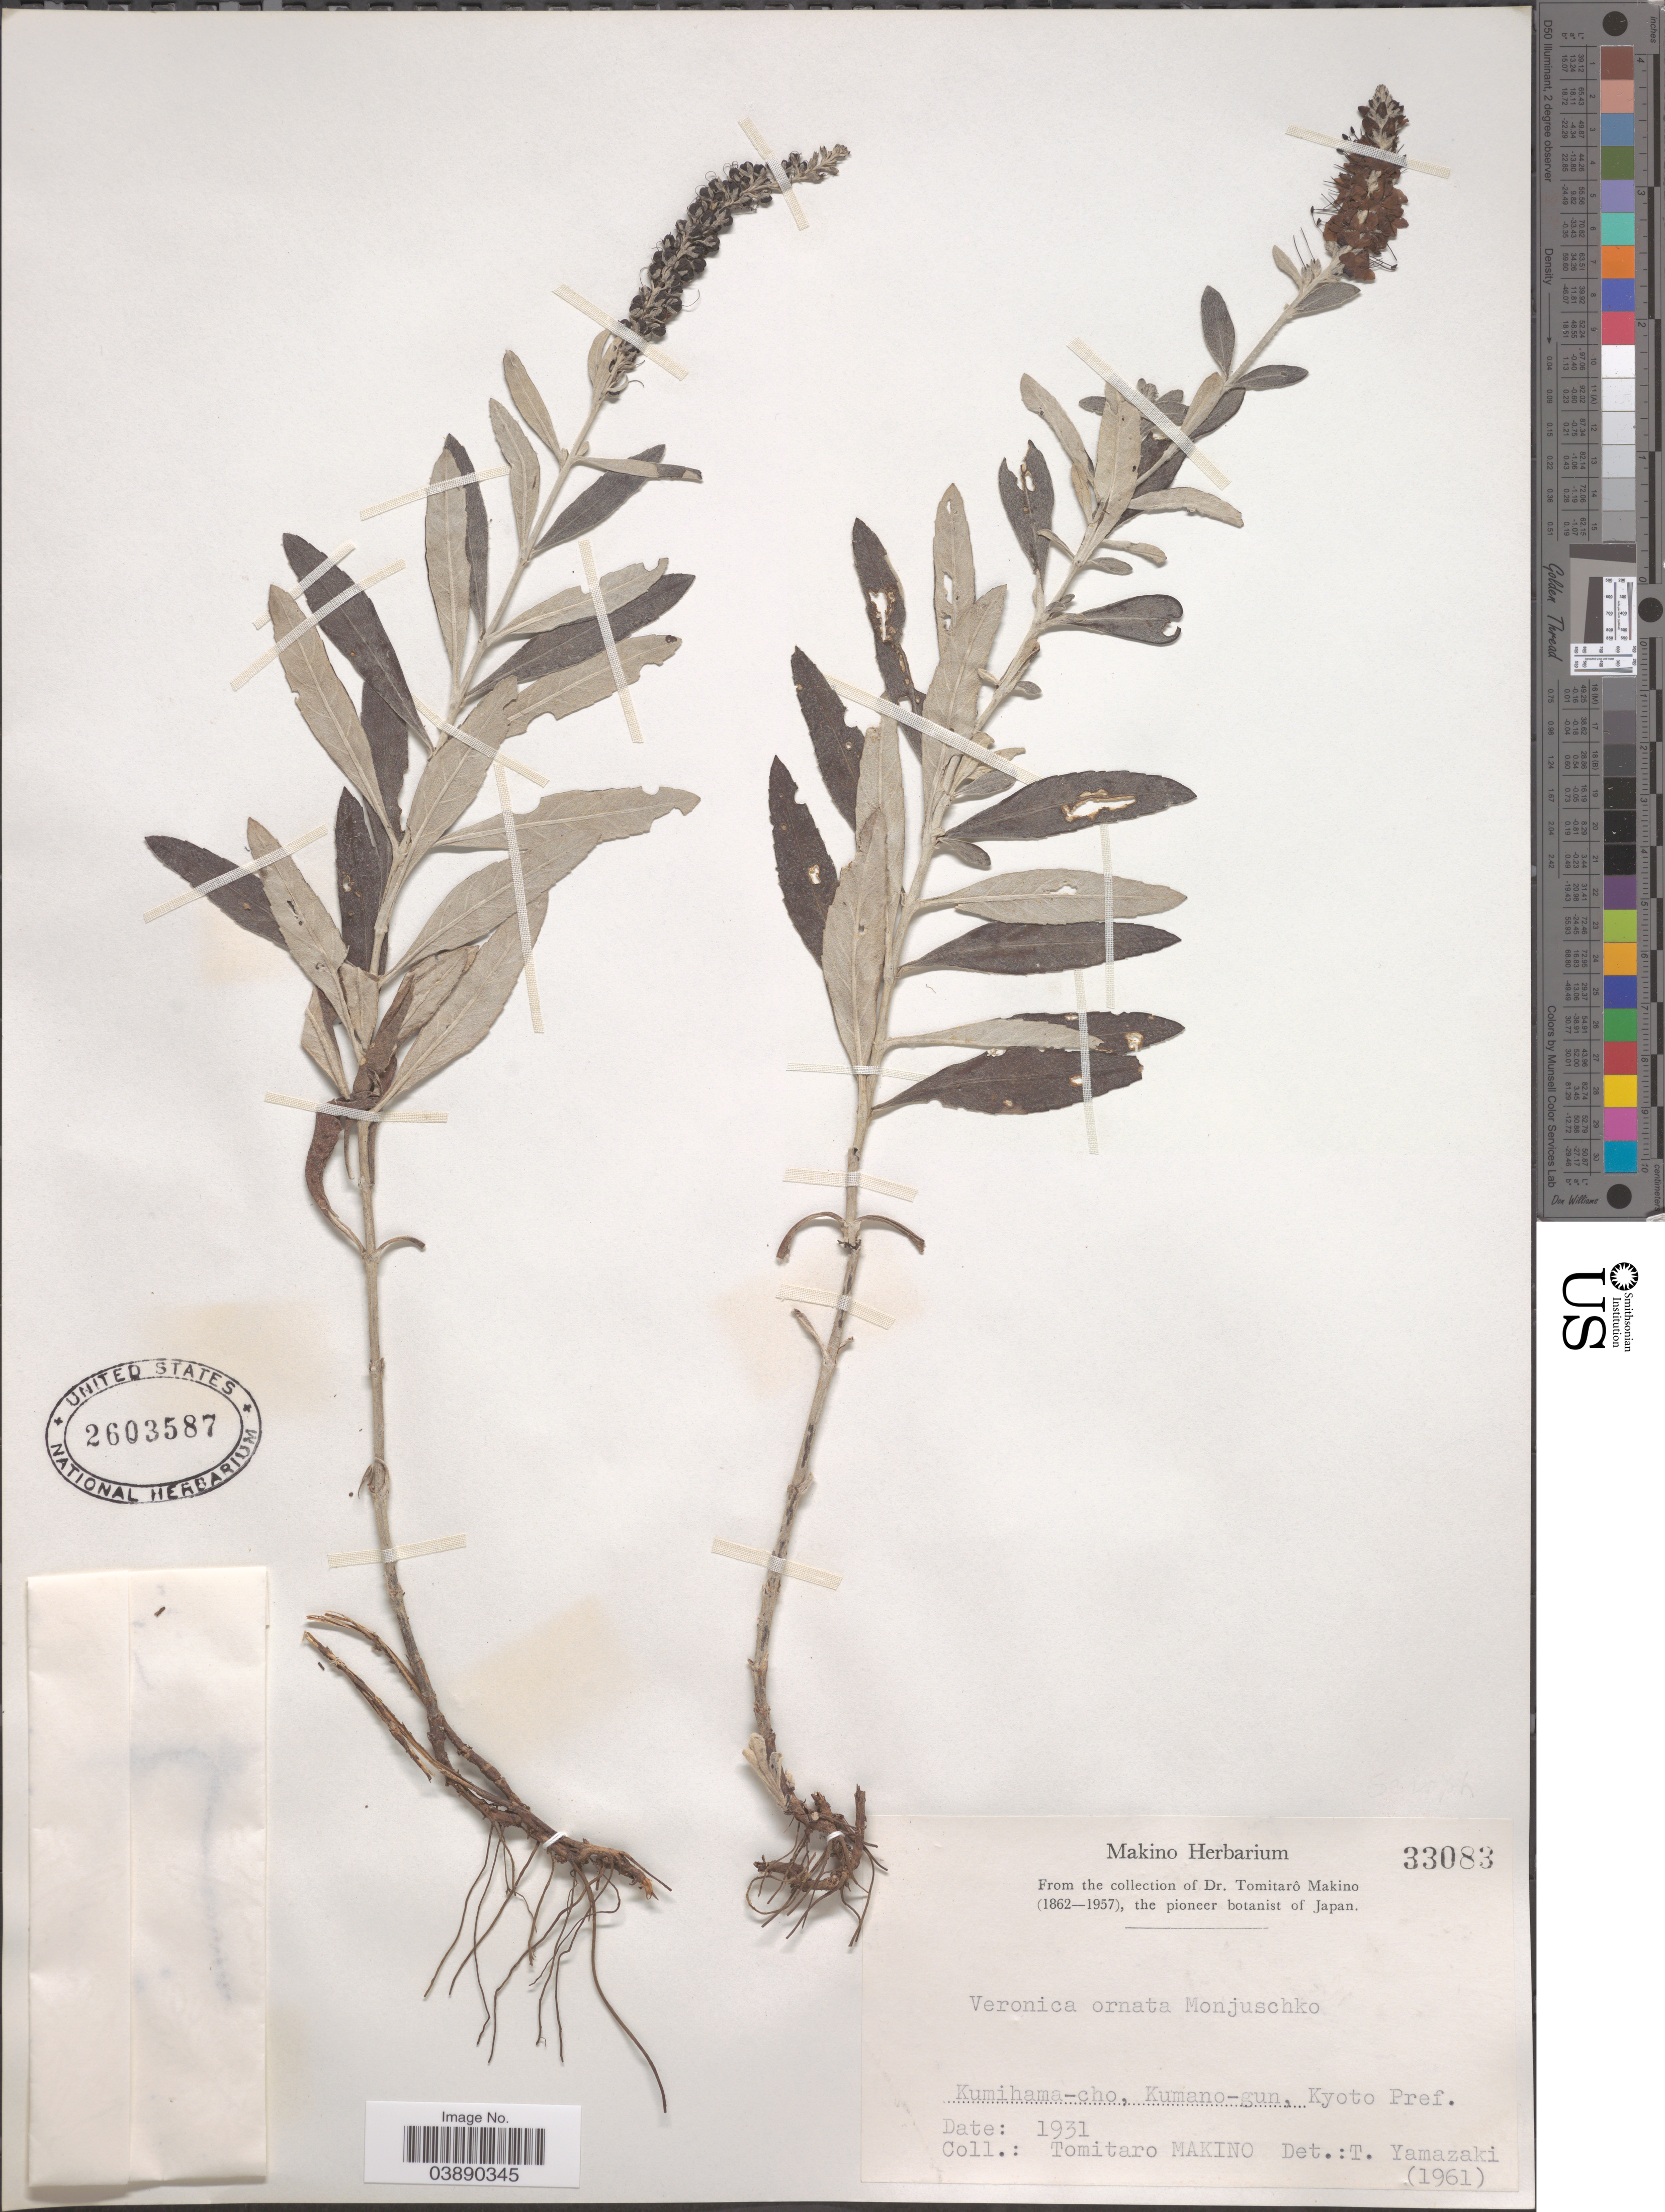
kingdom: Plantae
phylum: Tracheophyta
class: Magnoliopsida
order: Lamiales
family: Plantaginaceae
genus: Veronica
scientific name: Veronica ornata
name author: Monjuschko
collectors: T. Makino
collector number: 33083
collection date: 1931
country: Japan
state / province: Kyoto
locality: Kumihama-cho, Kumano-gun, Kyoto Pref.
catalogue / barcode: US 2603587